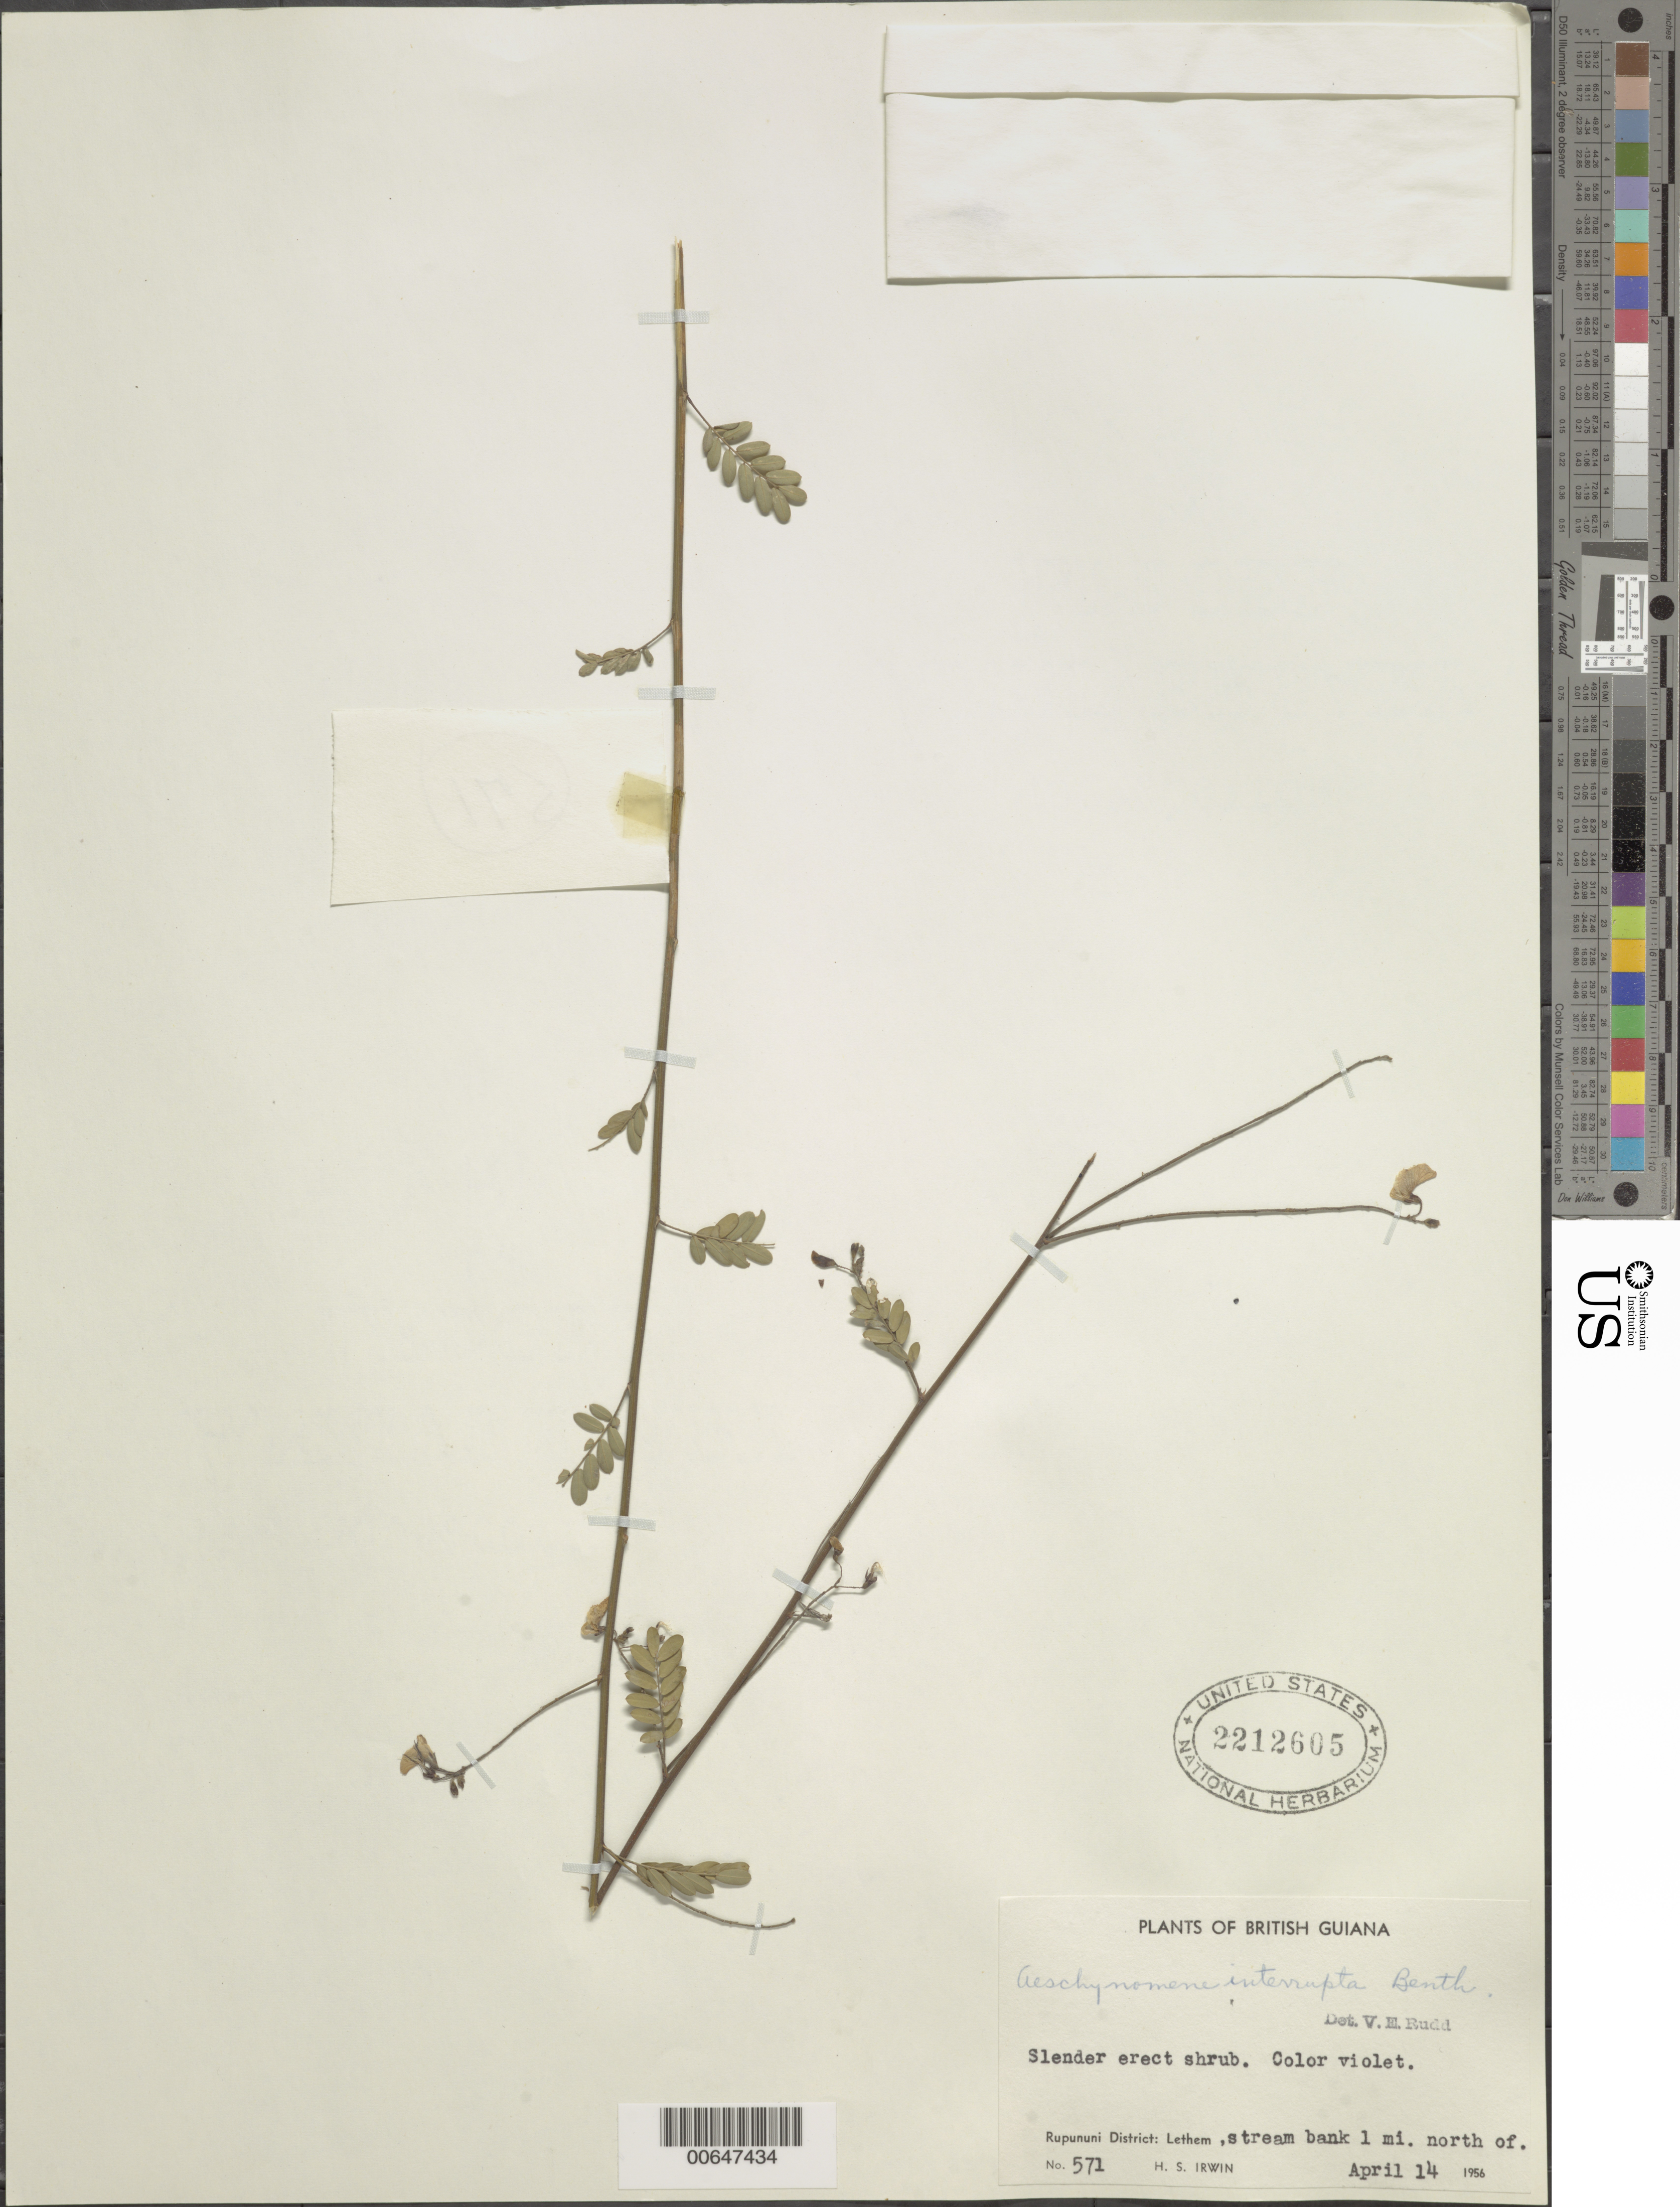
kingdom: Plantae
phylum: Tracheophyta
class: Magnoliopsida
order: Fabales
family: Fabaceae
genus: Aeschynomene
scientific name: Aeschynomene interrupta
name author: Benth.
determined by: Rudd, V. E.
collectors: H. Irwin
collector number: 571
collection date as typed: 14-Apr-56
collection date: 1956-04-14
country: Guyana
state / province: U. Takutu-U. Essequibo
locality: Rupununi Dist., Lethem, 1 mi. N of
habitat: Stream bank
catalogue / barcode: US 2212605